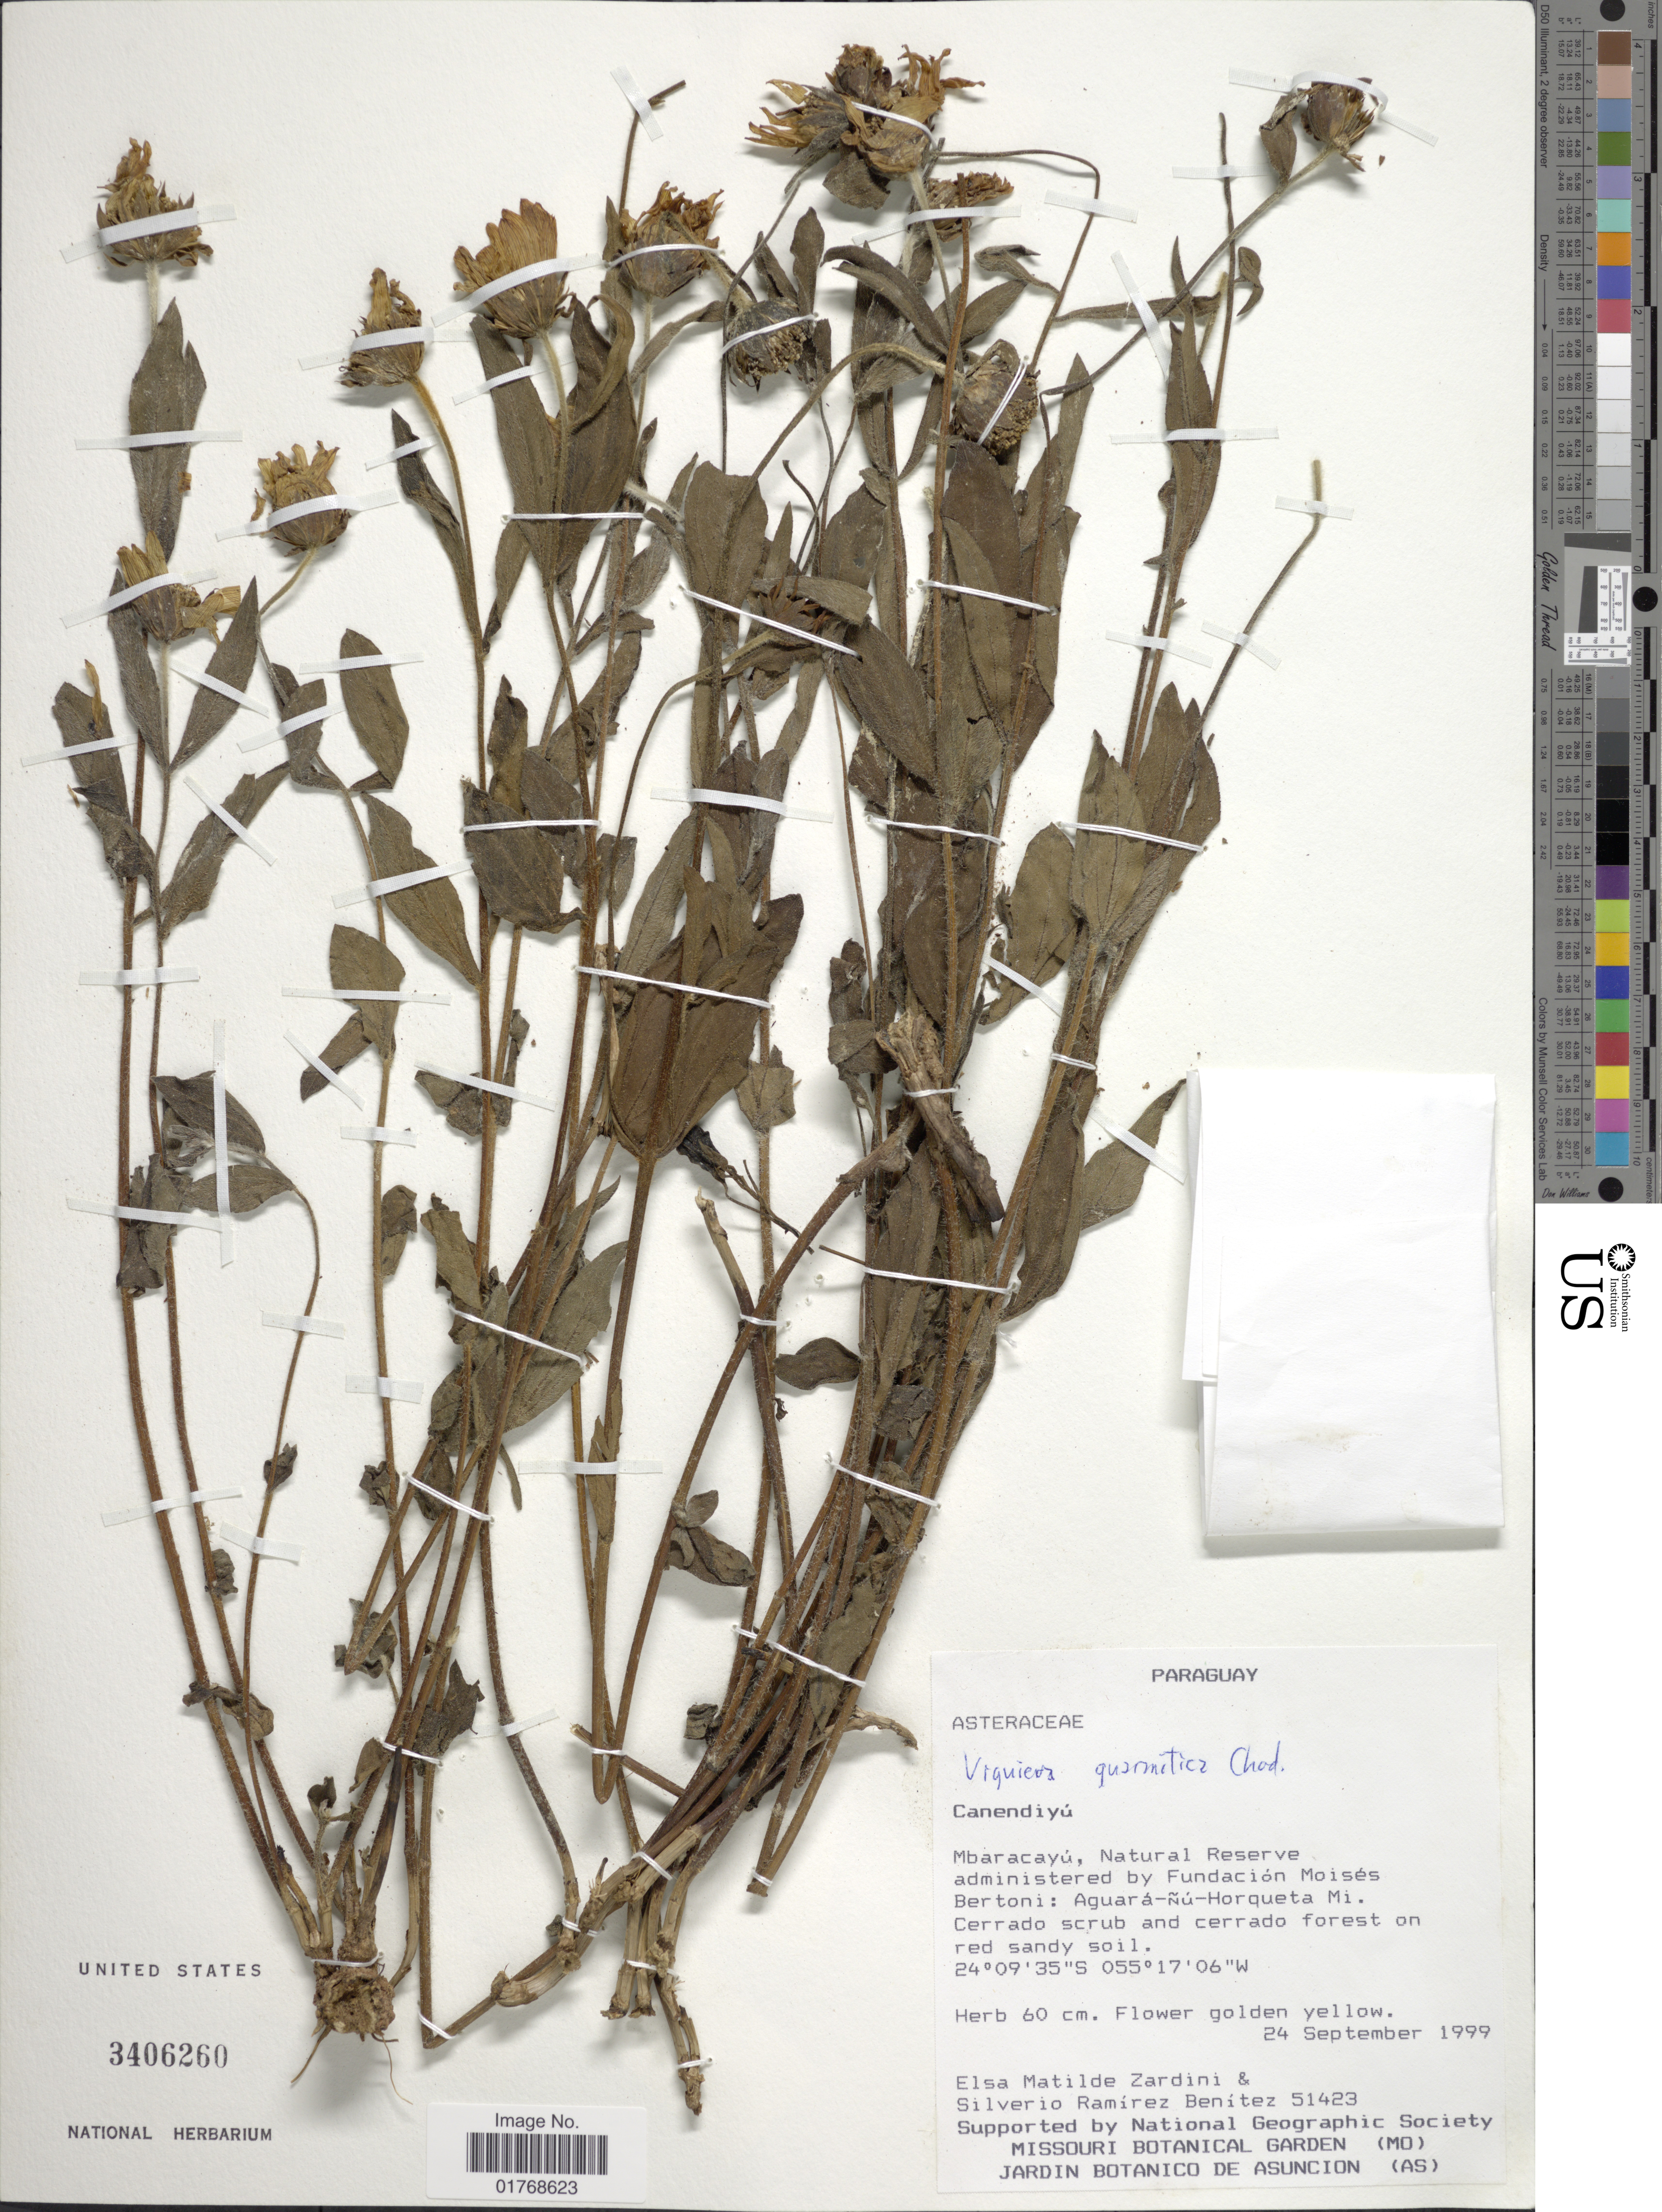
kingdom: Plantae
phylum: Tracheophyta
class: Magnoliopsida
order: Asterales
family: Asteraceae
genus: Viguiera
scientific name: Viguiera gauranitica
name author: Chodat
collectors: E. M. Zardini & S. Benítez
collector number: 51423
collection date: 1999-09-24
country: Paraguay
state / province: Canindeyú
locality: Mbaracayú, Natural Reserve, administered by Fundación Moisés Bertoni: Aguará - Ñú - Horqueta Mi.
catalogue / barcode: US 3406260